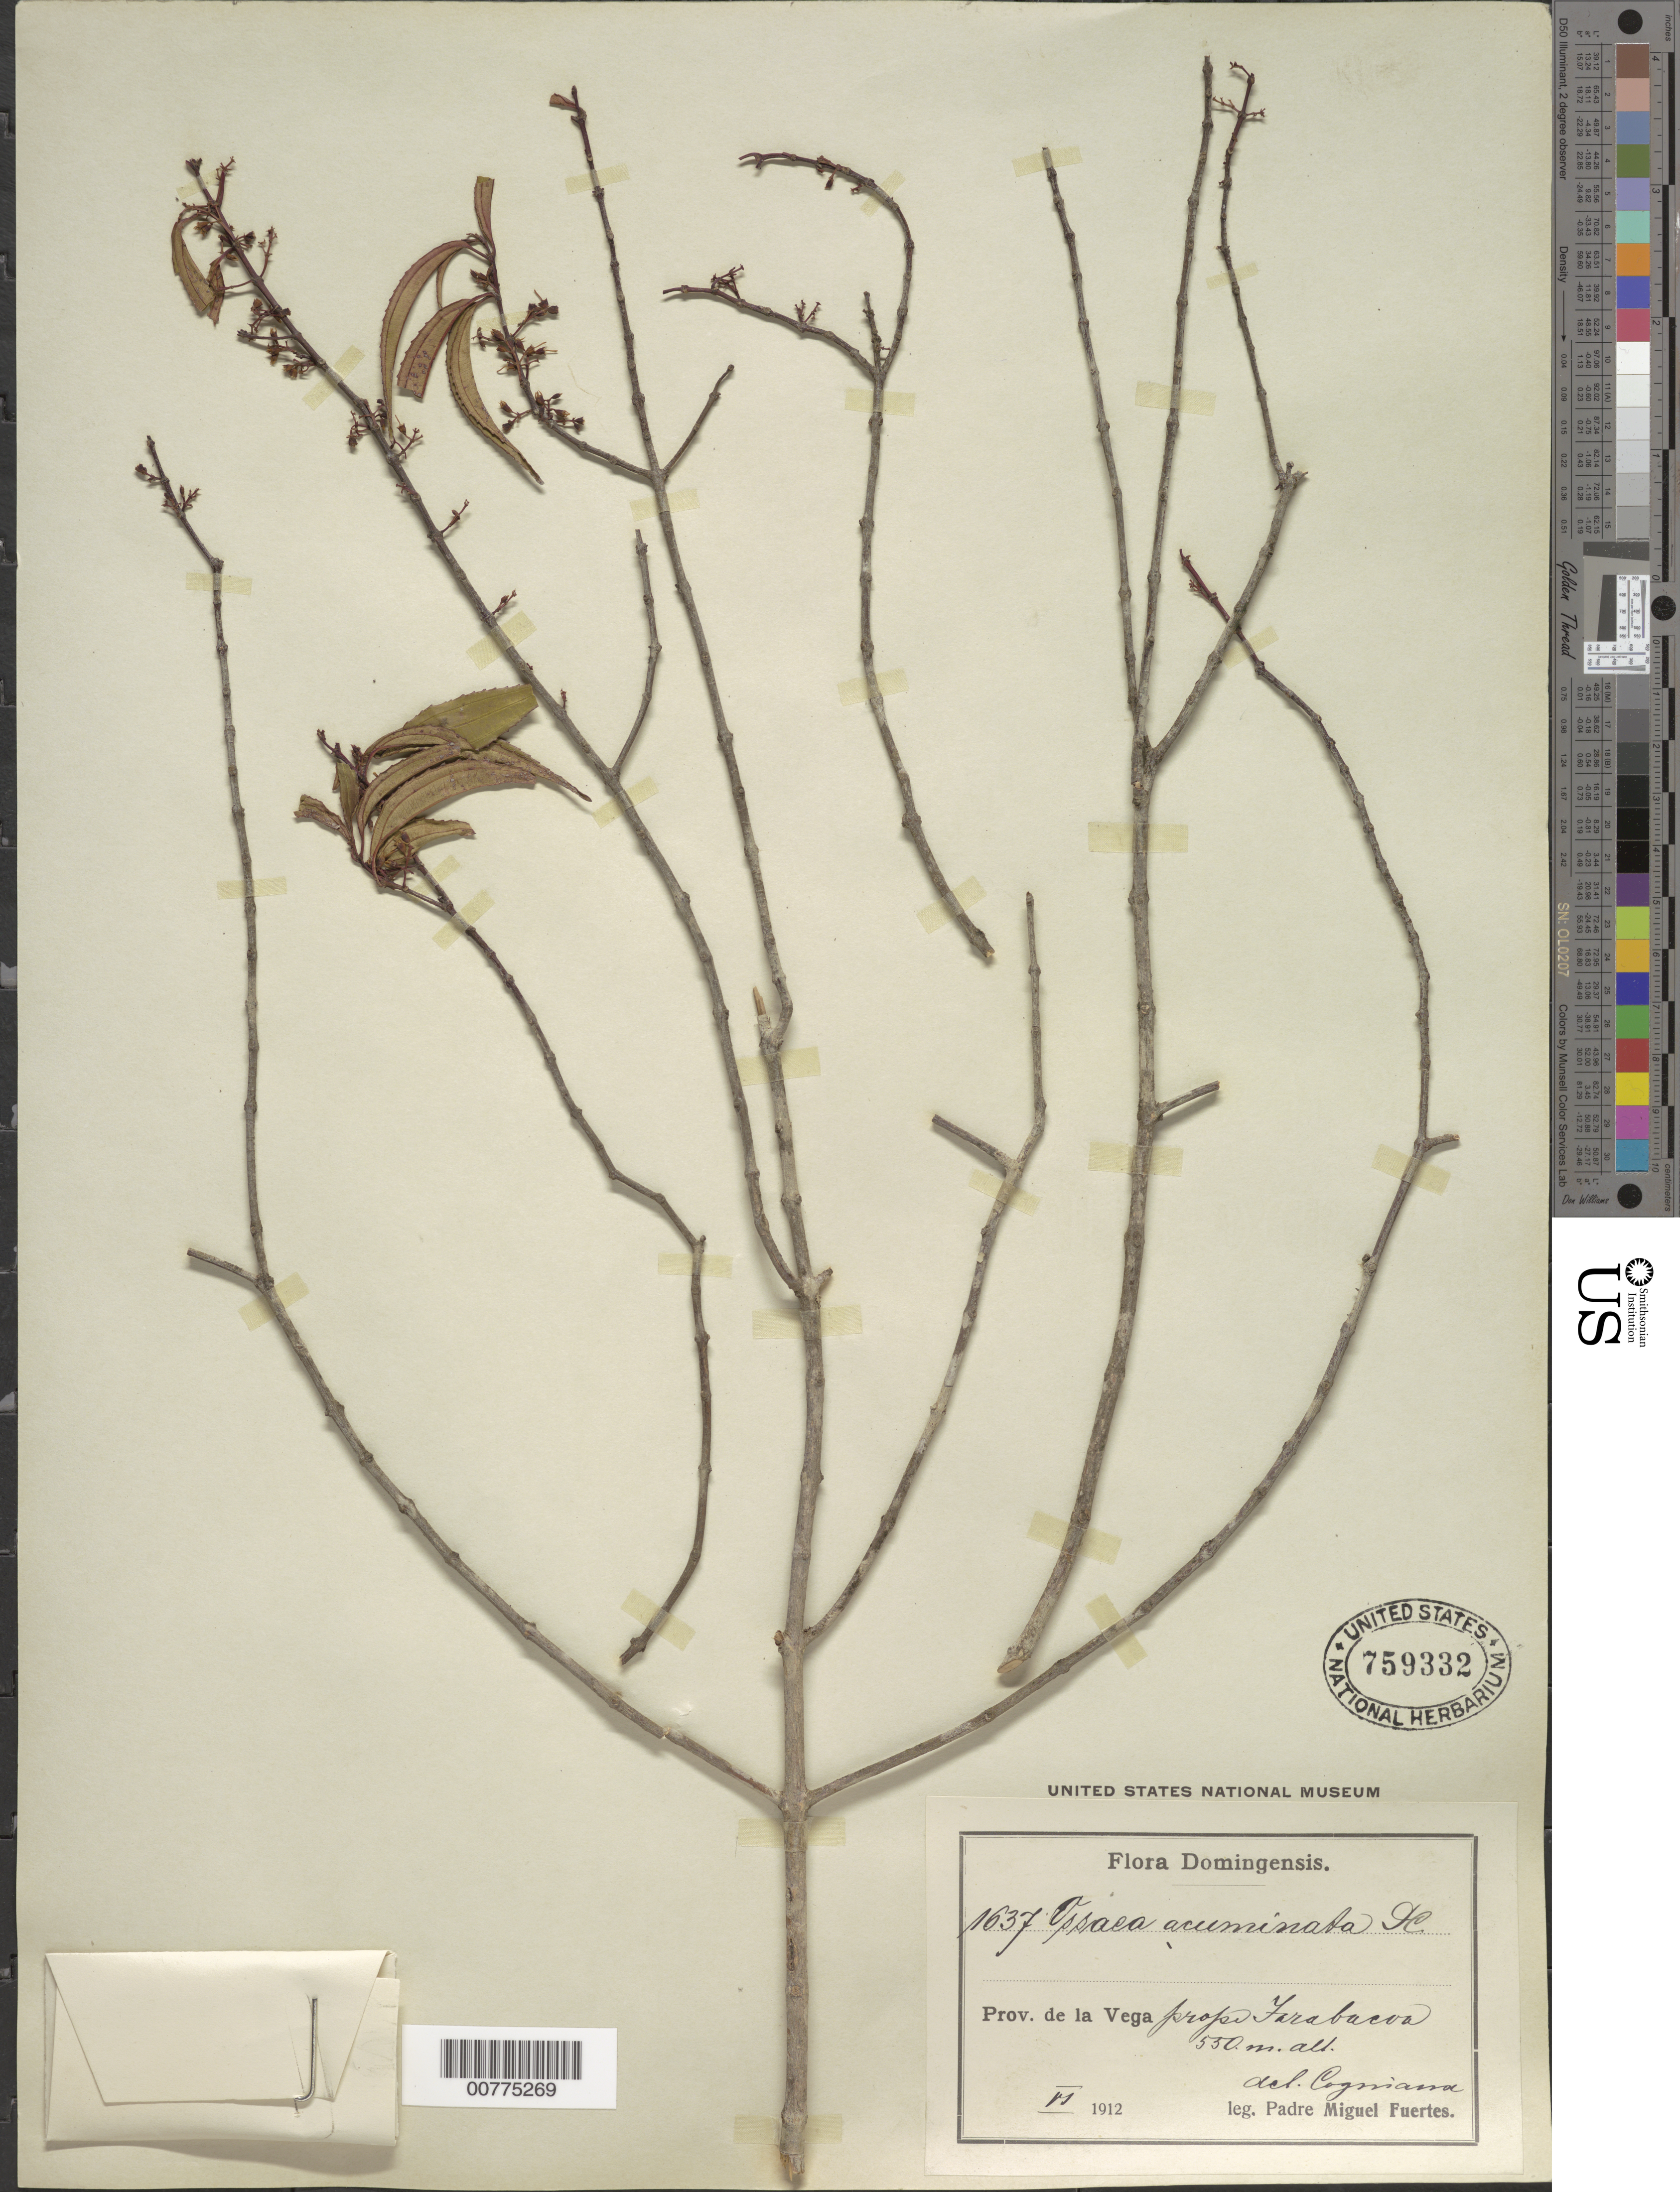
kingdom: Plantae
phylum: Tracheophyta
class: Magnoliopsida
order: Myrtales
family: Melastomataceae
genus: Mecranium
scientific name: Mecranium acuminatum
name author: (DC.) Skean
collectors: M. D. Fuertes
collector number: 1637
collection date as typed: Jun 1912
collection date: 1912-06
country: Dominican Republic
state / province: La Vega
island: Hispaniola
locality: Jarabacoa.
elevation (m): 550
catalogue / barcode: US 759332